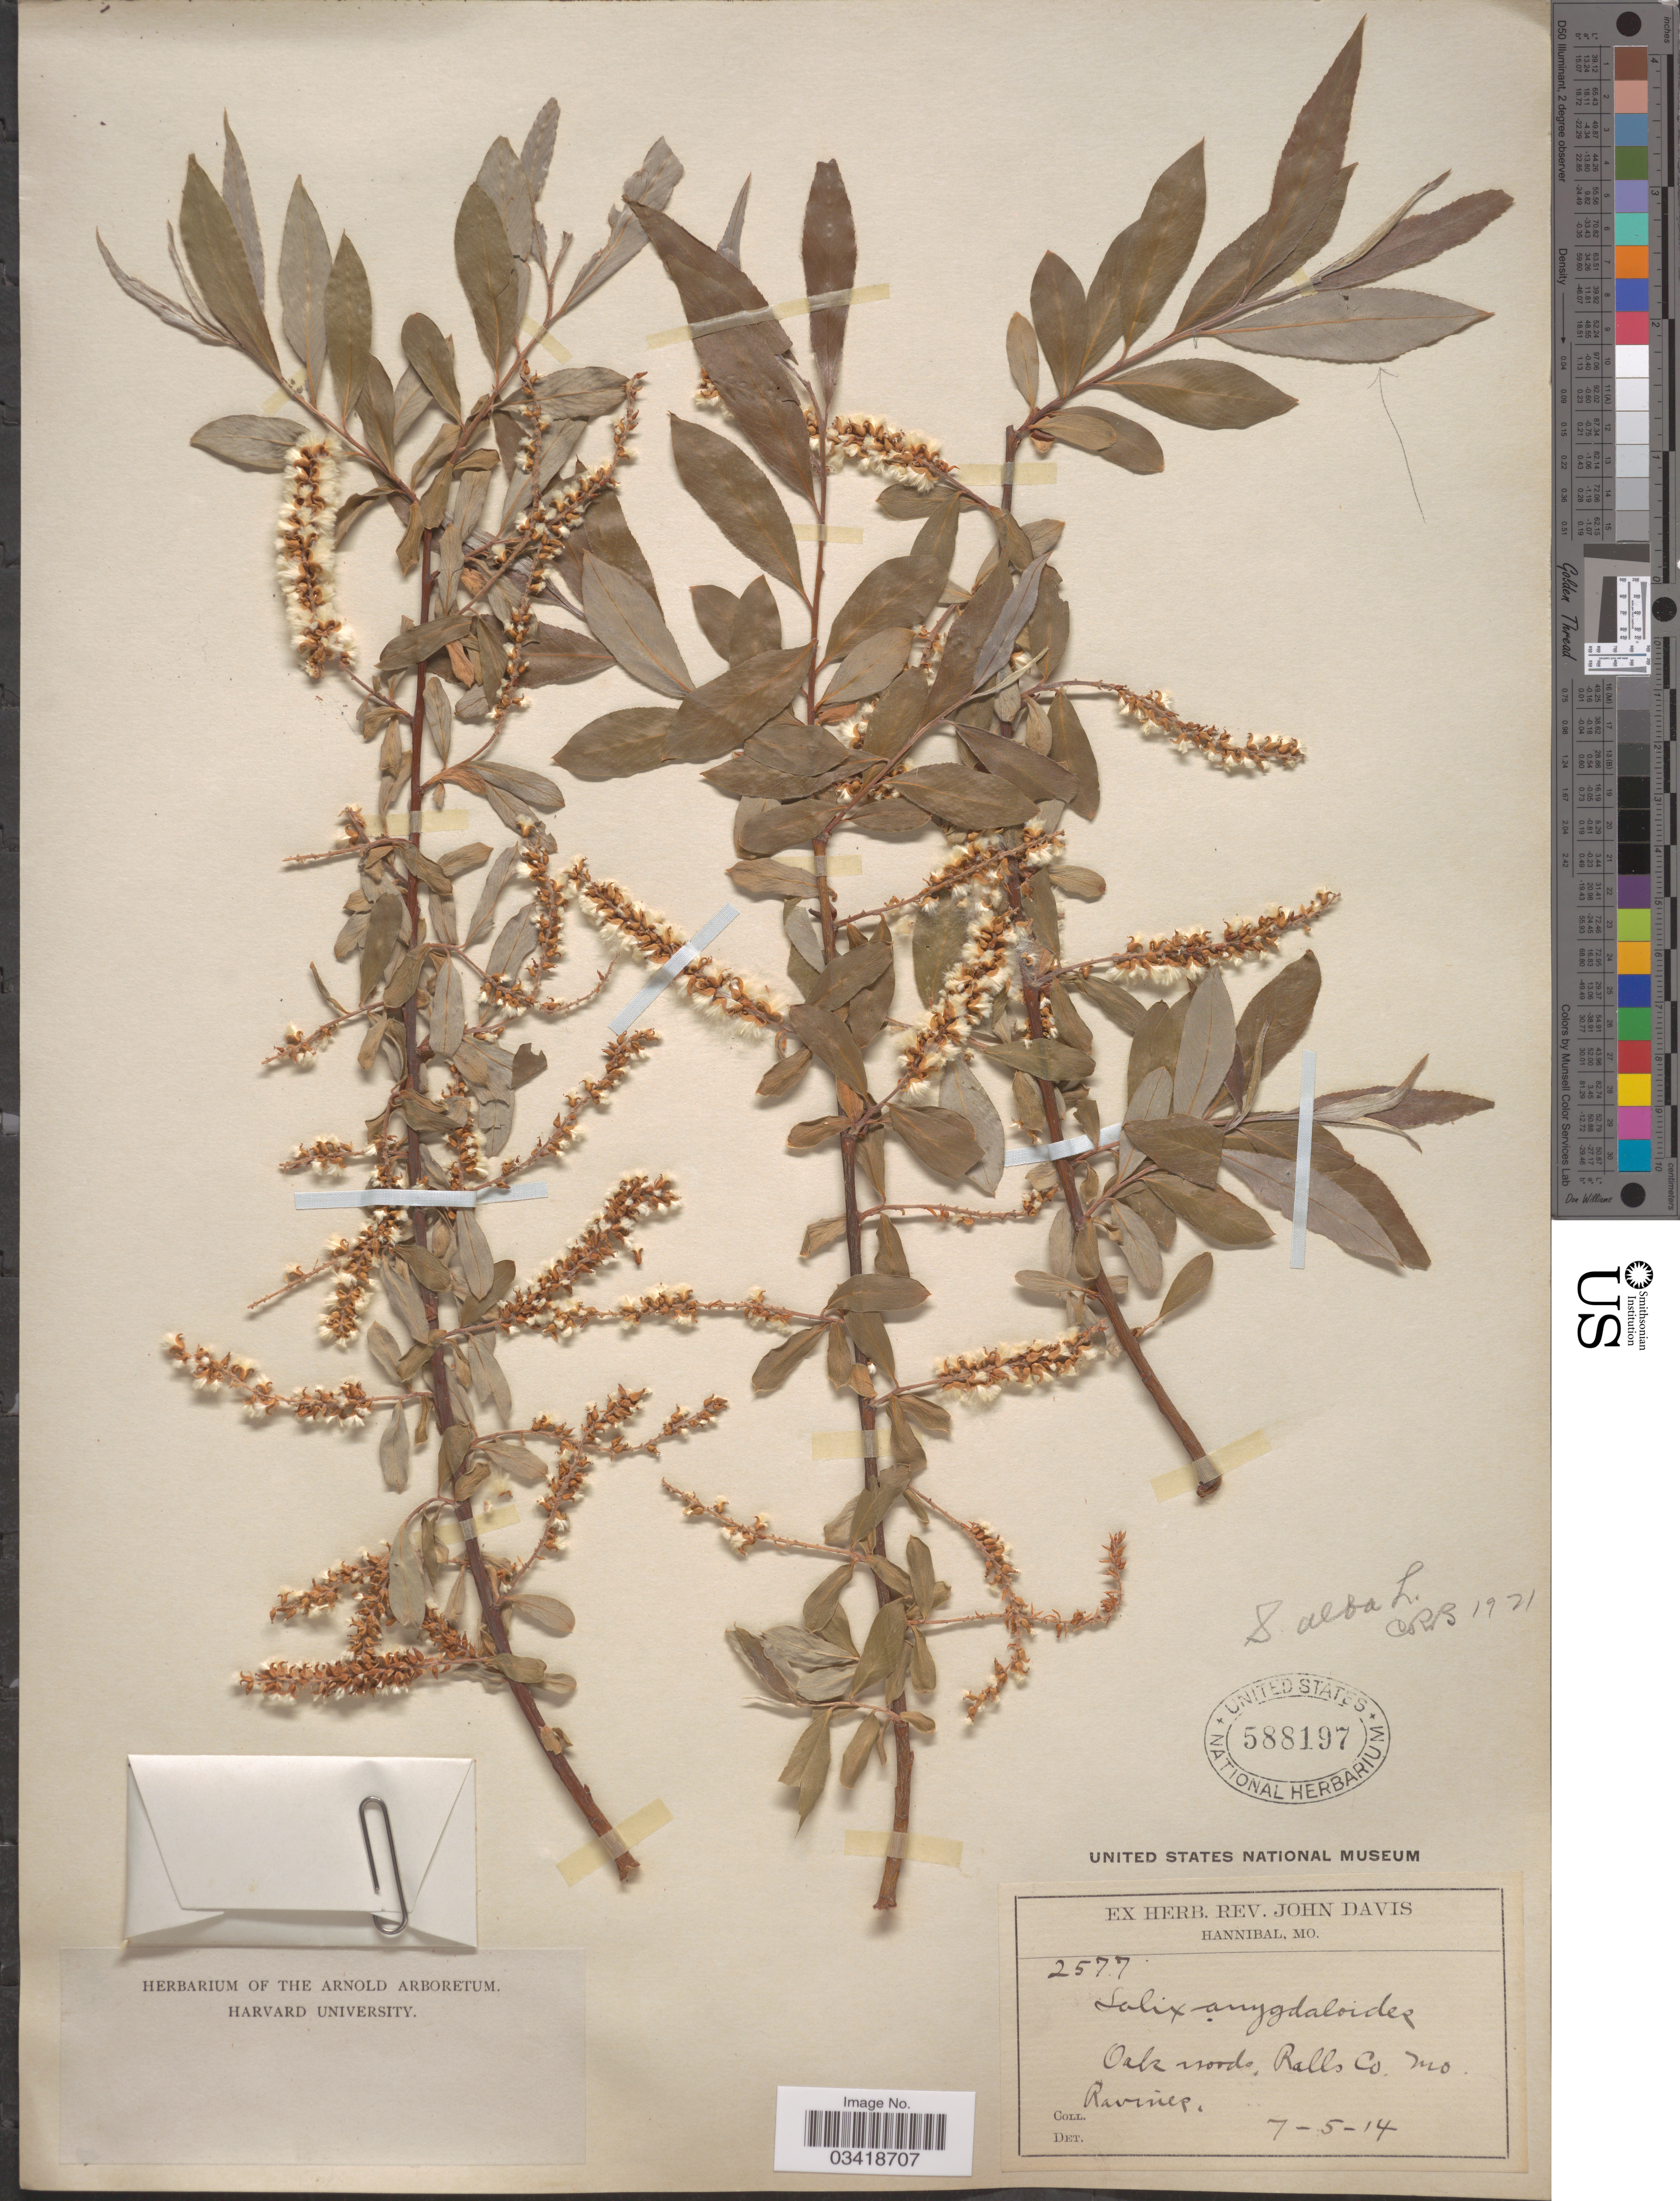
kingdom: Plantae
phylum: Tracheophyta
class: Magnoliopsida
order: Malpighiales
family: Salicaceae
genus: Salix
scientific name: Salix alba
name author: L.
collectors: ex herb. Rev. John Davis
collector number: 2577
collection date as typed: Transcribed d/m/y: 5/7/14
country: United States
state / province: Missouri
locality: Oak woods, Ralls Co. Ravines.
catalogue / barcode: US 588197